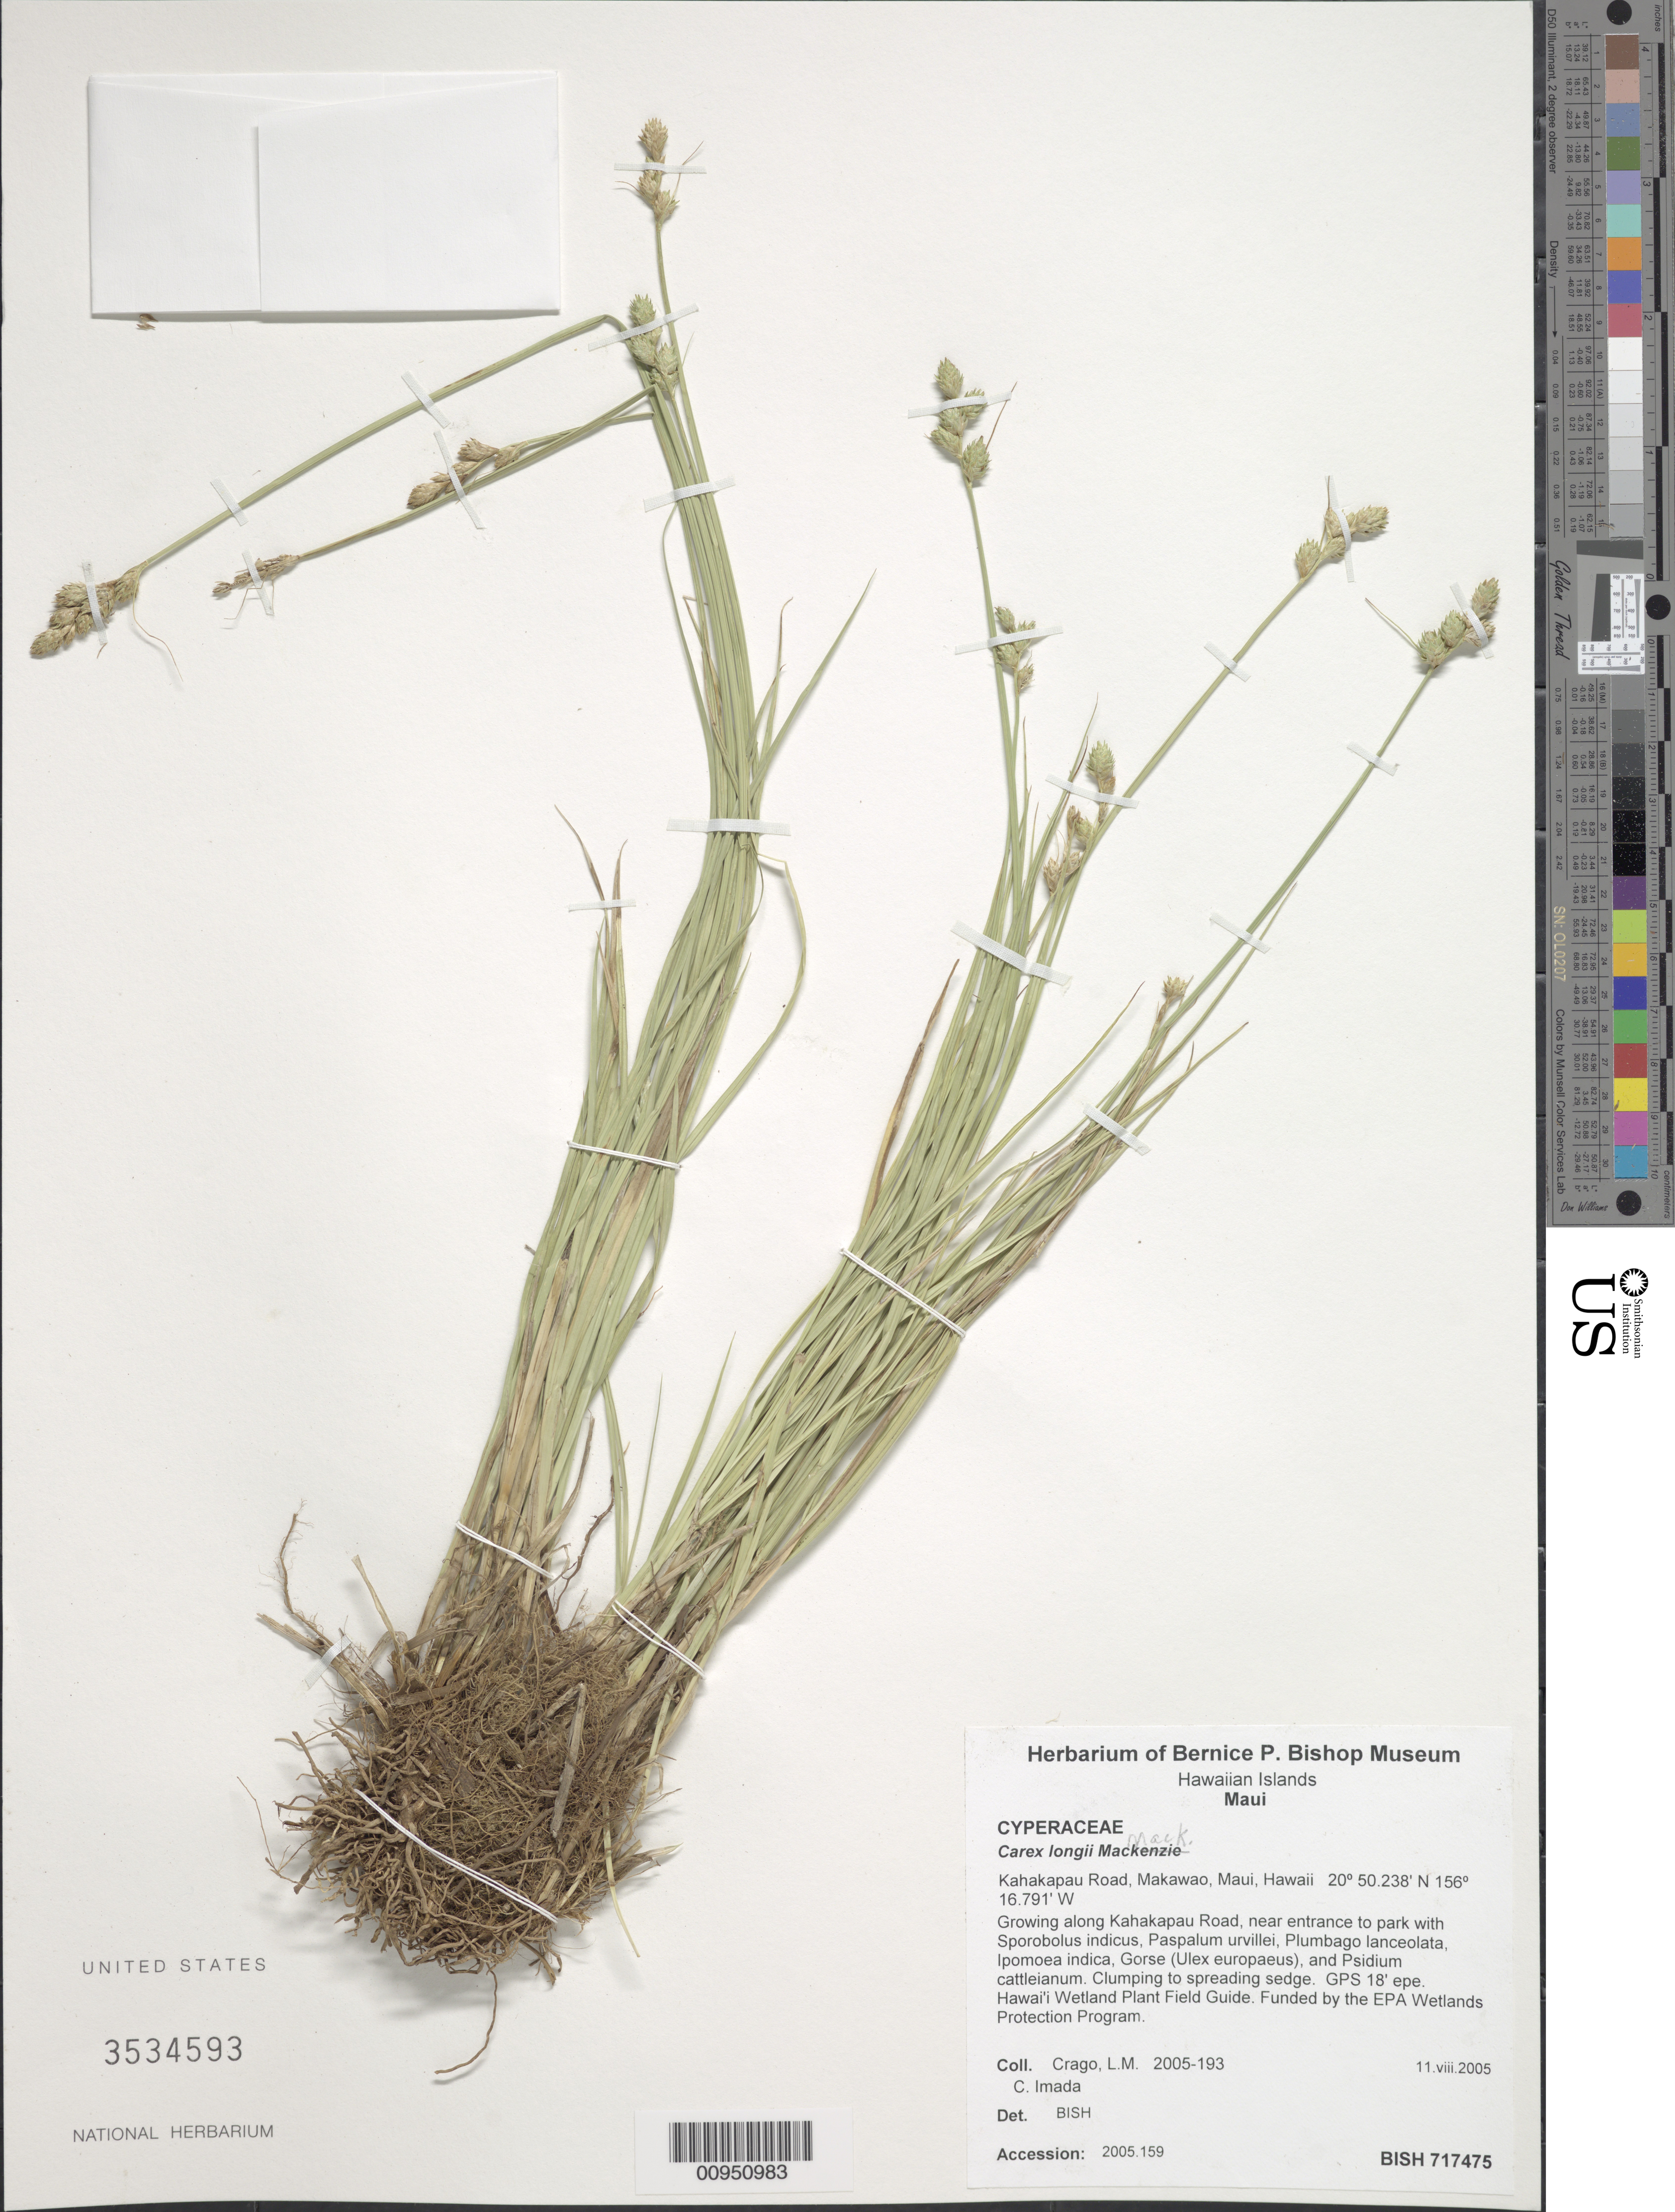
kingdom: Plantae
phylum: Tracheophyta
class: Liliopsida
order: Poales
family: Cyperaceae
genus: Carex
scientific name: Carex longii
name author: Mack.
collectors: L. Crago & C. Imada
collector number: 2005-193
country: United States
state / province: Hawaii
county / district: Maui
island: Maui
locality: Kahakapau Road, Makawao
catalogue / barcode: US 3534593